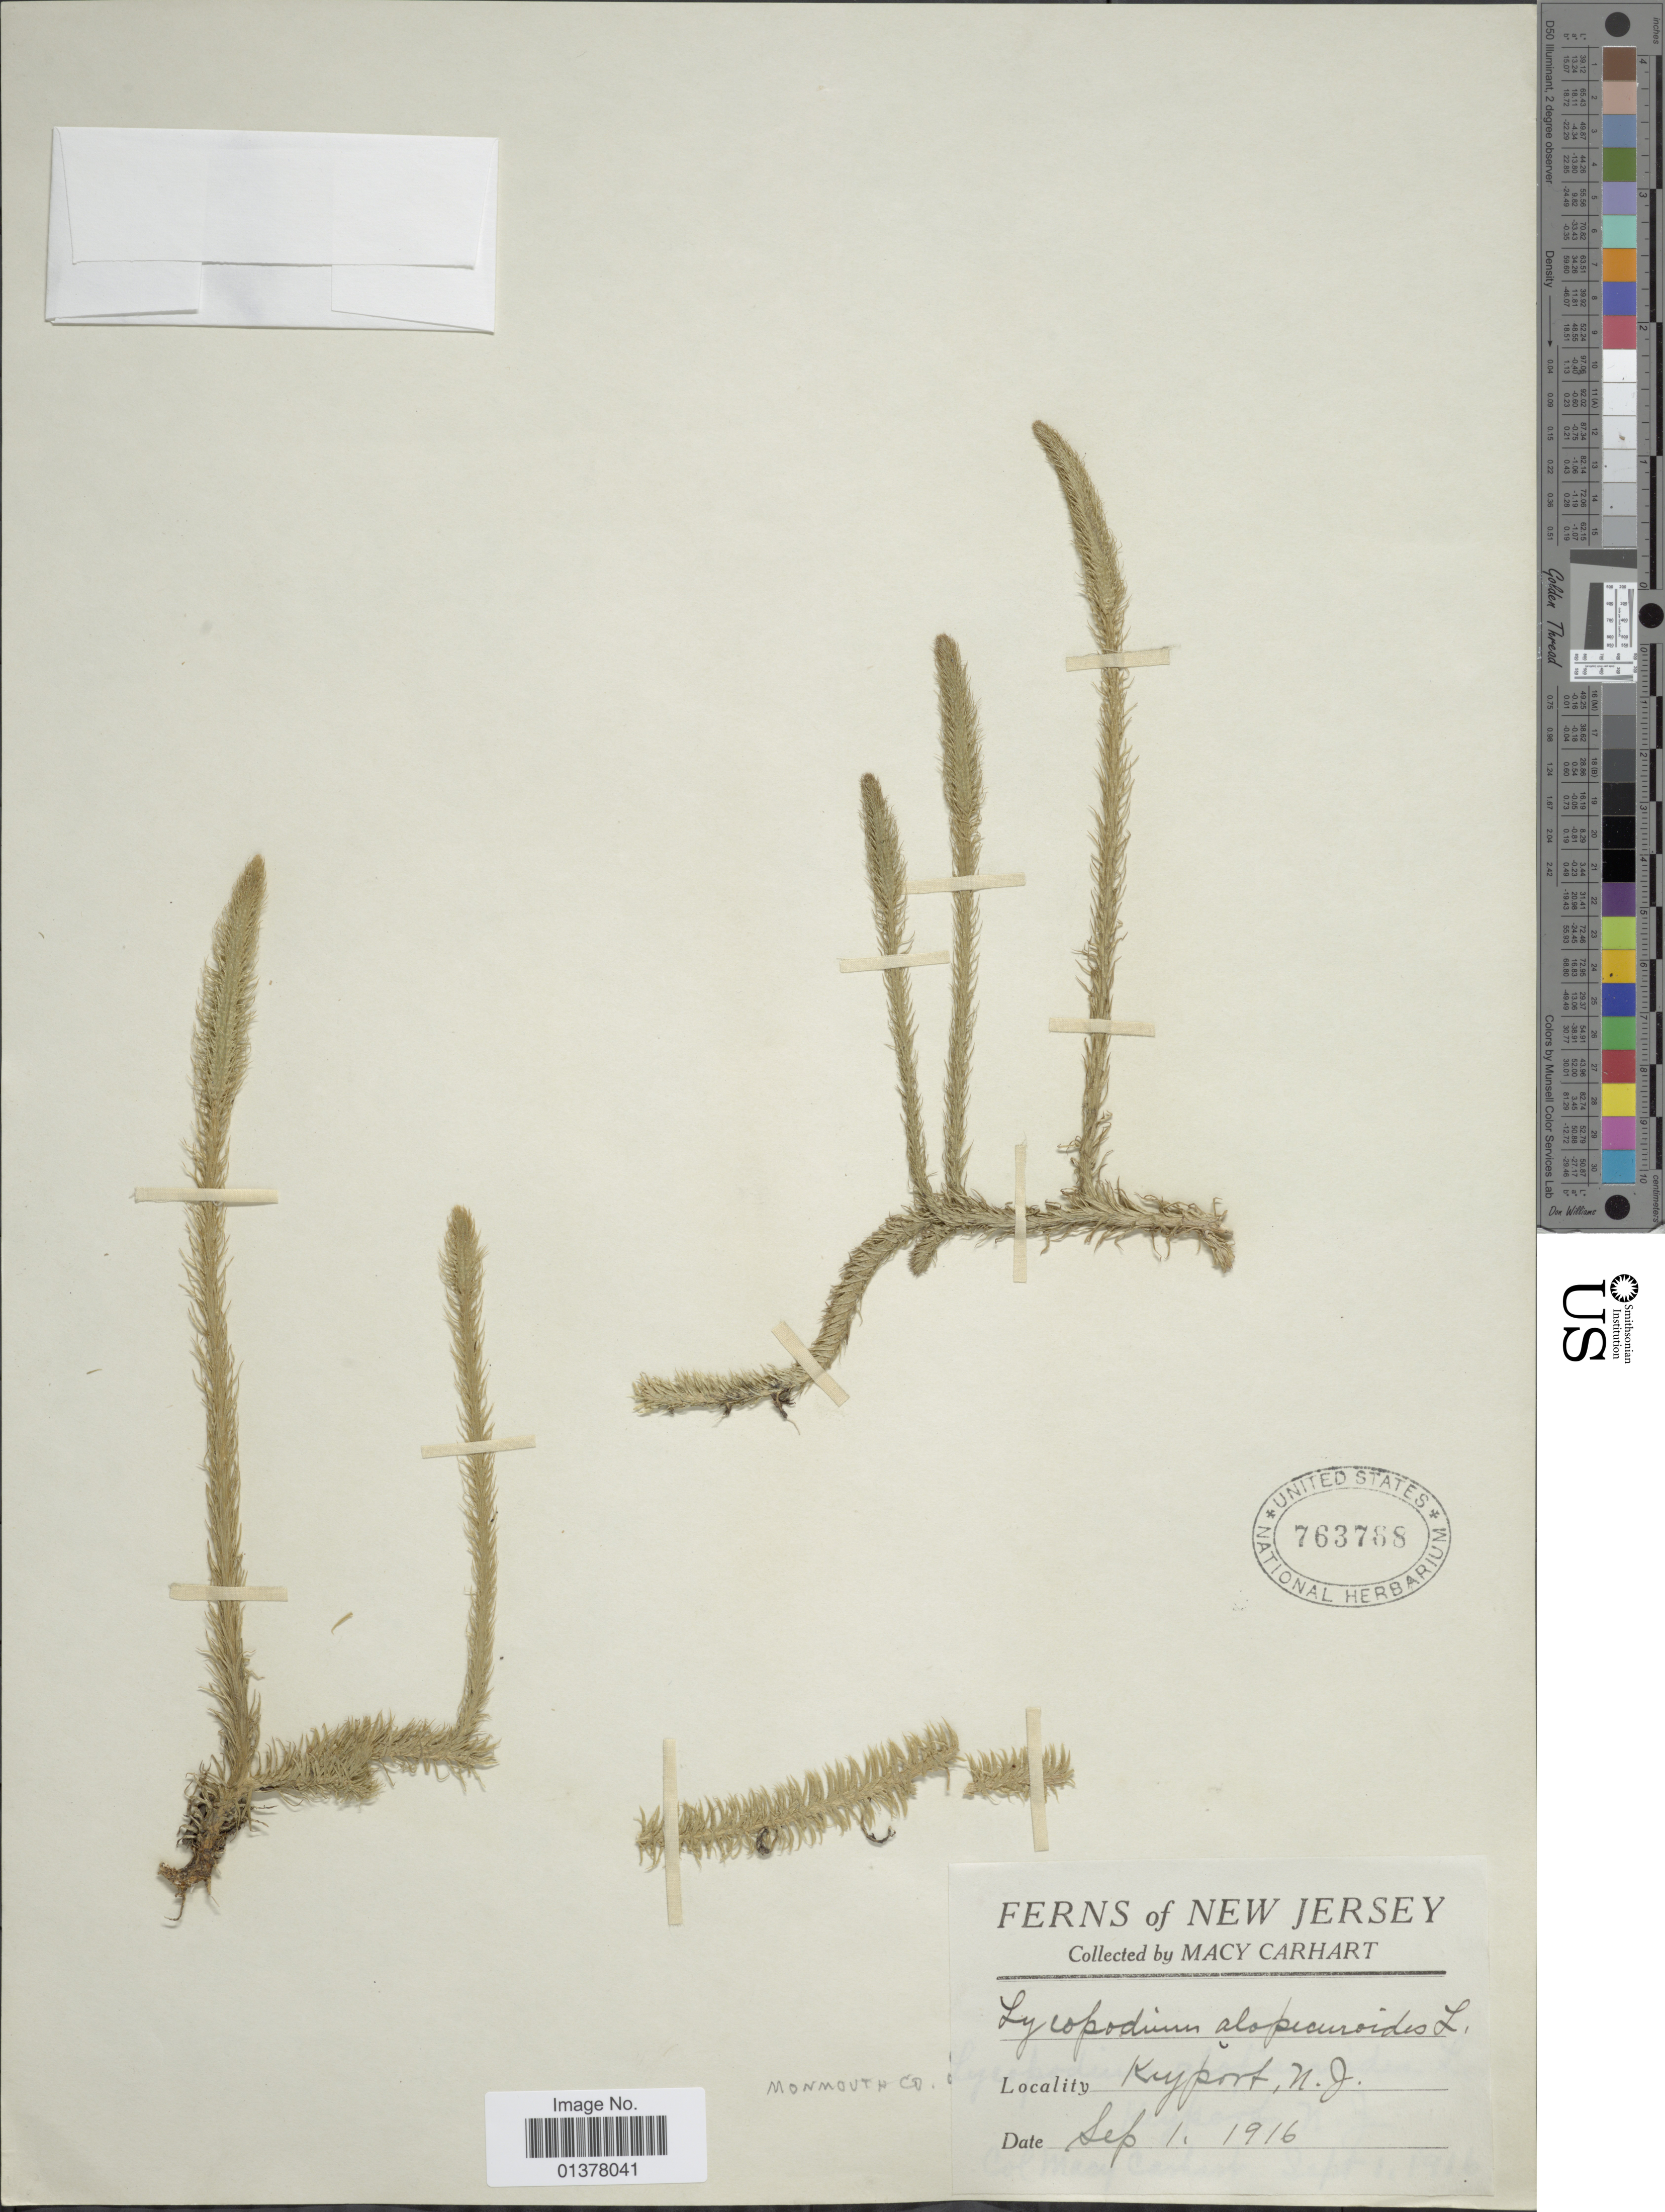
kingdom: Plantae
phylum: Tracheophyta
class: Lycopodiopsida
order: Lycopodiales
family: Lycopodiaceae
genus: Lycopodiella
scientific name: Lycopodiella alopecuroides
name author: (L.) Cranfill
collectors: M. Carhart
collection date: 1916-09-01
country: United States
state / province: New Jersey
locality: Keyport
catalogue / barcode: US 763788